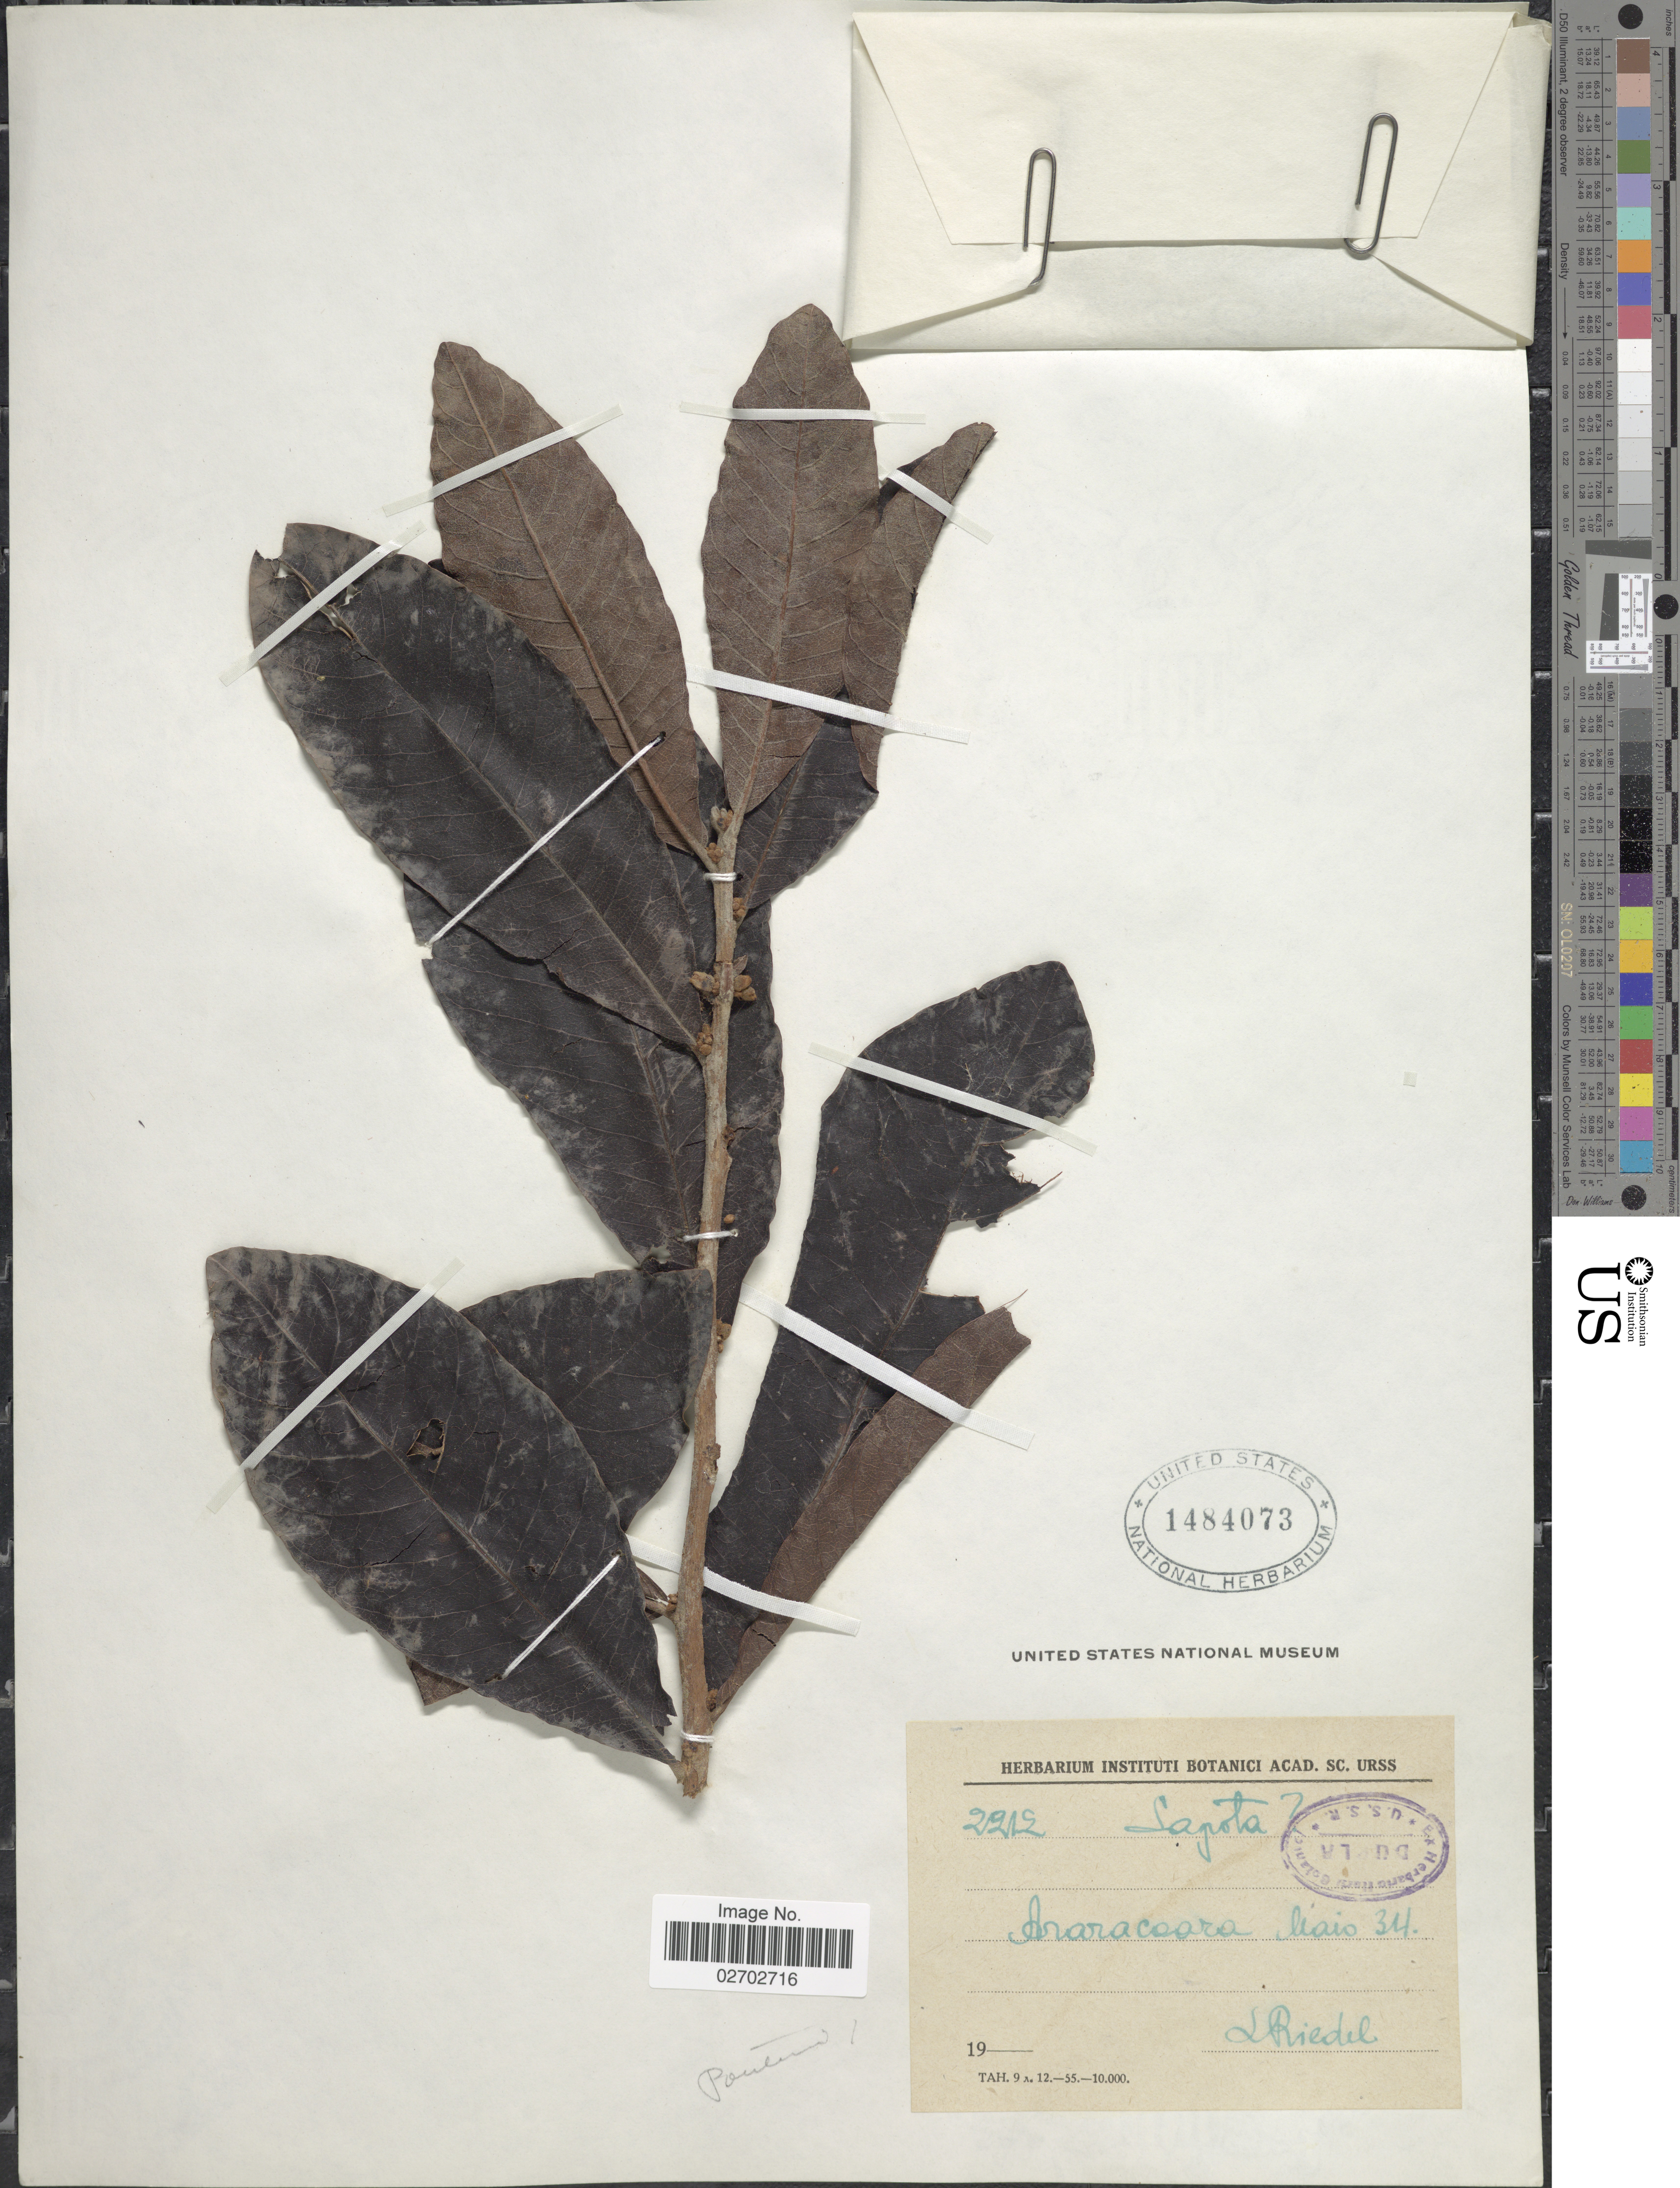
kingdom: Plantae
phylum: Tracheophyta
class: Magnoliopsida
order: Ericales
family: Sapotaceae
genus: Pouteria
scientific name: Pouteria sp.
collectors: L. Riedel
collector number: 2212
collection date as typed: Maio 34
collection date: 1834-05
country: Brazil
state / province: São Paulo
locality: Araracoara (Araraquara)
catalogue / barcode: US 1484073